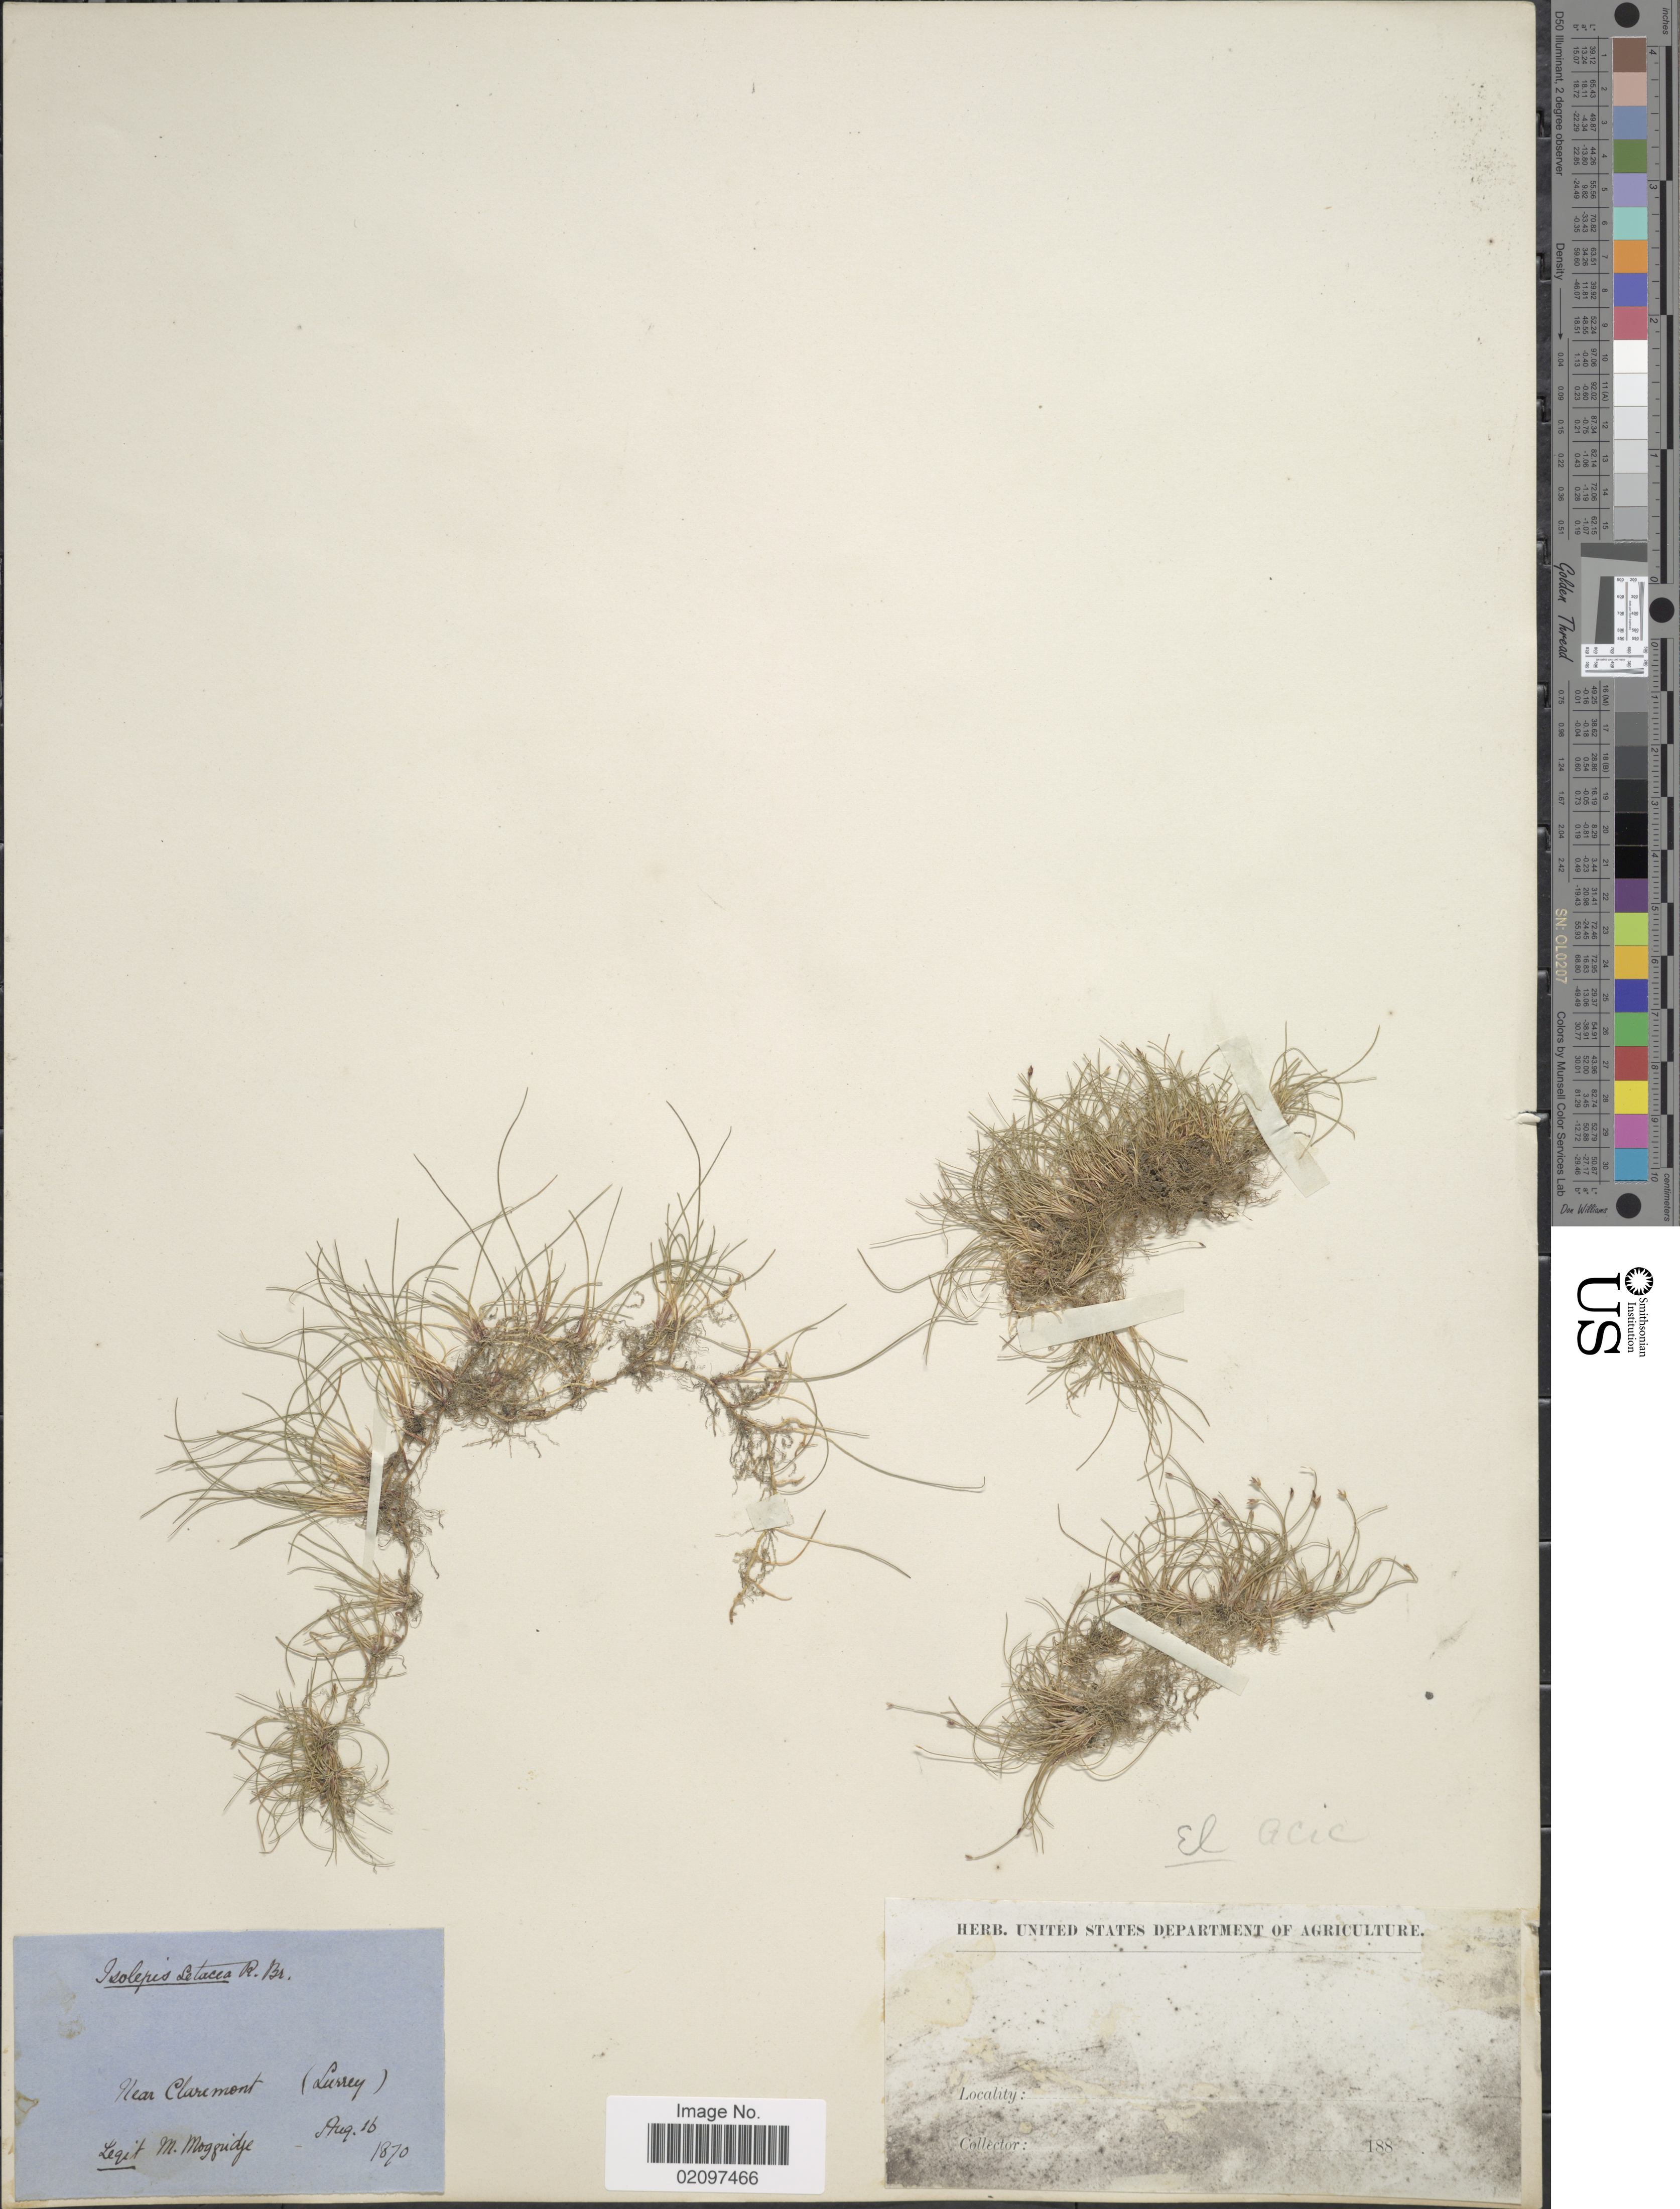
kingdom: Plantae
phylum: Tracheophyta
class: Liliopsida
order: Poales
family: Cyperaceae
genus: Eleocharis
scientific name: Eleocharis sp.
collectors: M. Moggridge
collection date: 1870-08-16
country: United Kingdom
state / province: England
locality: Near Claremont (Surrey).